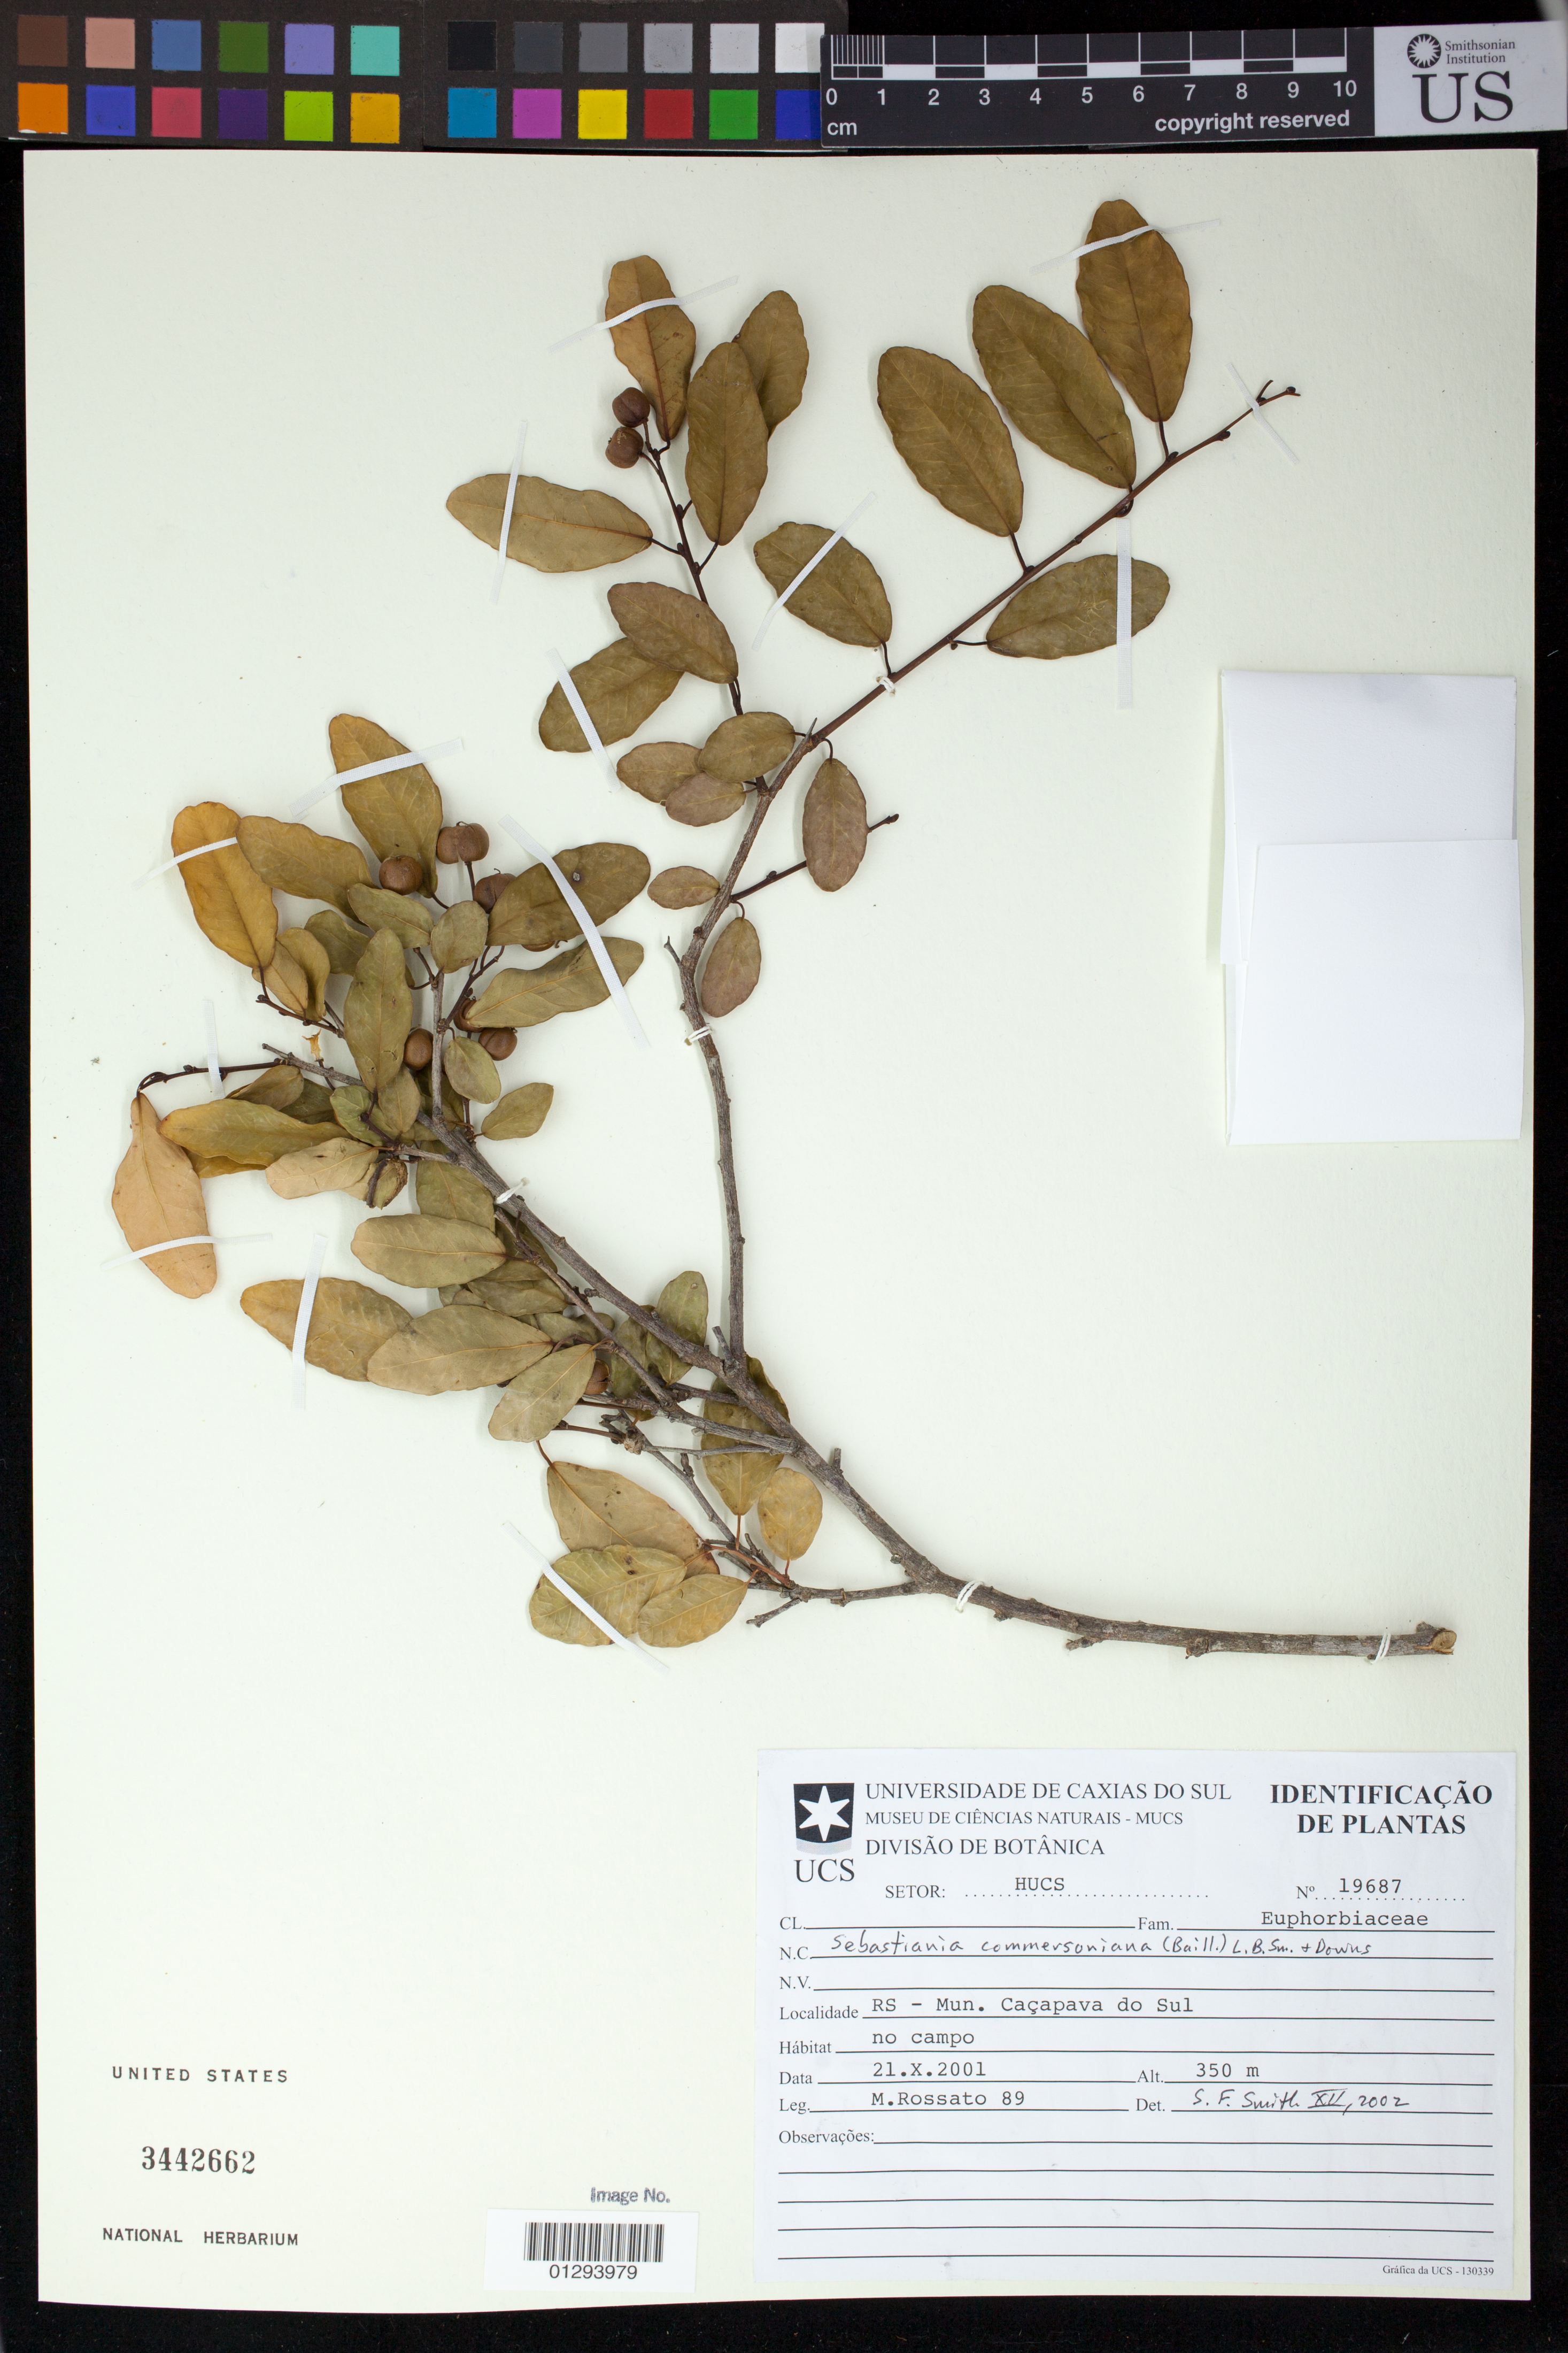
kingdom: Plantae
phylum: Tracheophyta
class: Magnoliopsida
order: Malpighiales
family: Euphorbiaceae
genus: Sebastiania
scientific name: Sebastiania commersoniana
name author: (Baill.) L.B. Sm. & Downs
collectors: M. Rossato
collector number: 89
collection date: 2001-10-21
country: Brazil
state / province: Rio Grande do Sul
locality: Mun. Cacapava do Sul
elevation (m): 350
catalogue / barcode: US 3442662